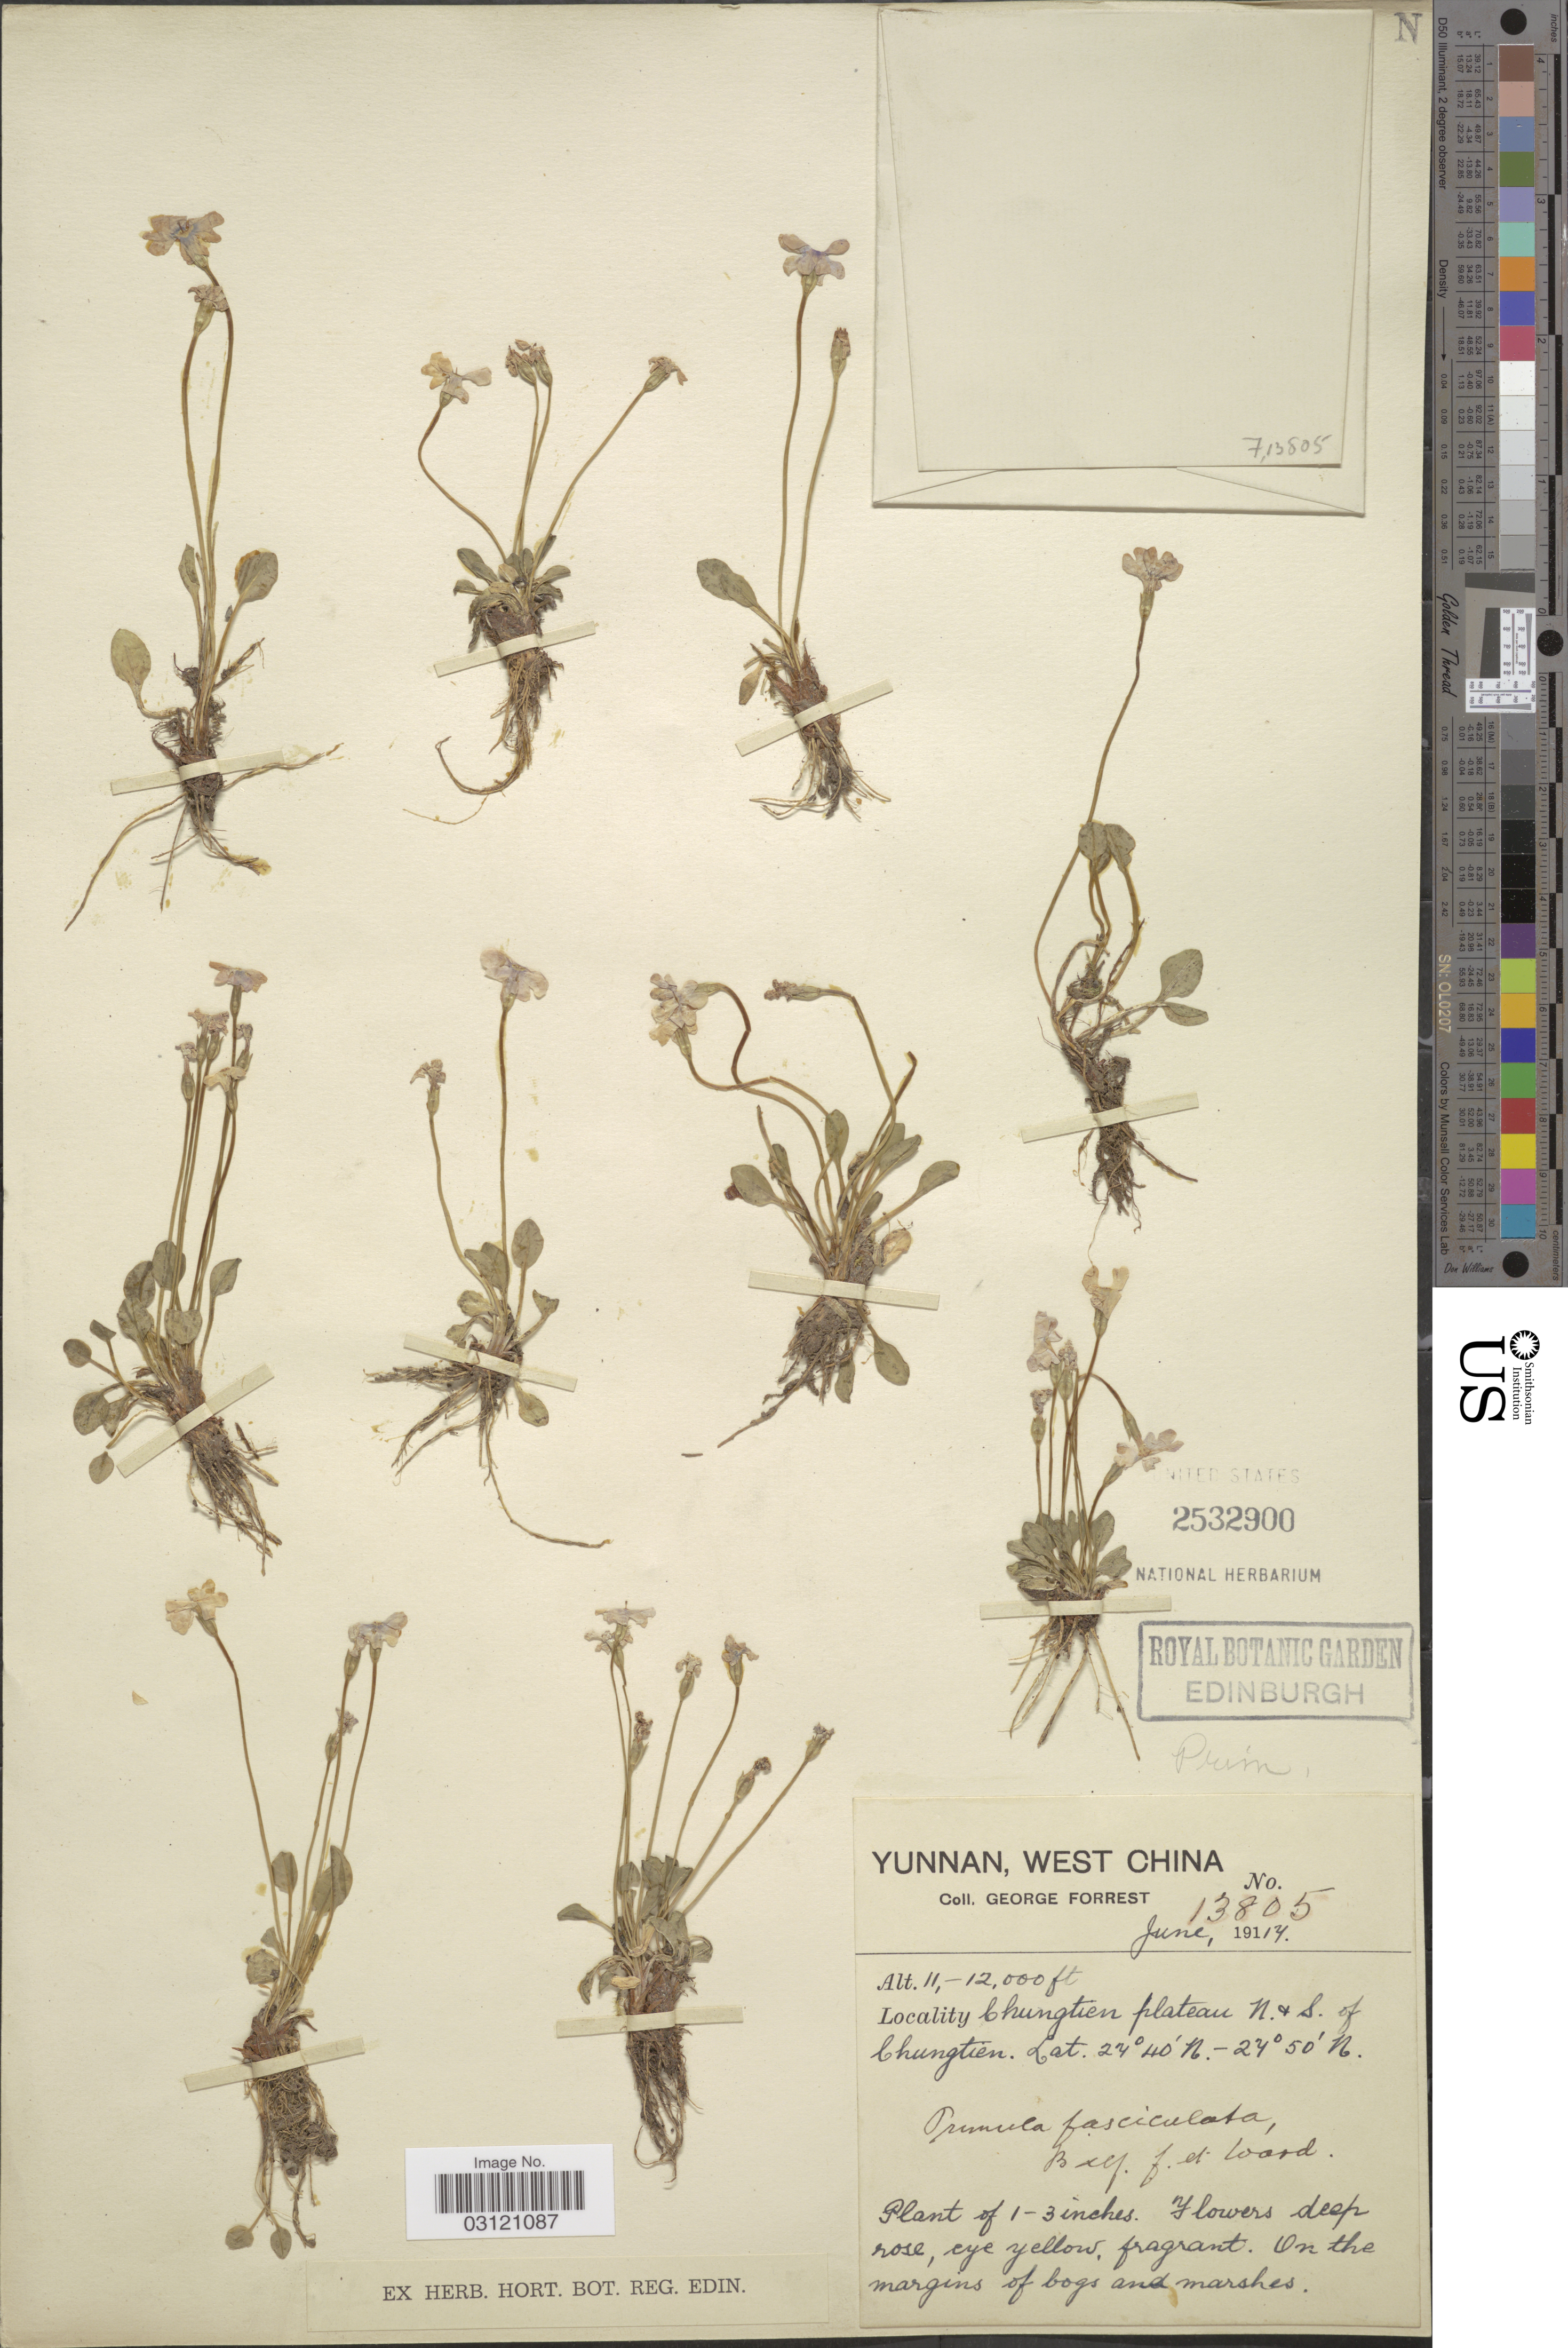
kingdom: Plantae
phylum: Tracheophyta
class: Magnoliopsida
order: Ericales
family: Primulaceae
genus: Primula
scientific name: Primula fasciculata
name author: Balf. f. & Kingdon-Ward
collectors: G. Forrest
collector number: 13805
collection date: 1917-06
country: China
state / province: Yunnan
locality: West China. Chungtien plateau N & S. of Chungtien.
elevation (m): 3353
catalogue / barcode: US 2532900